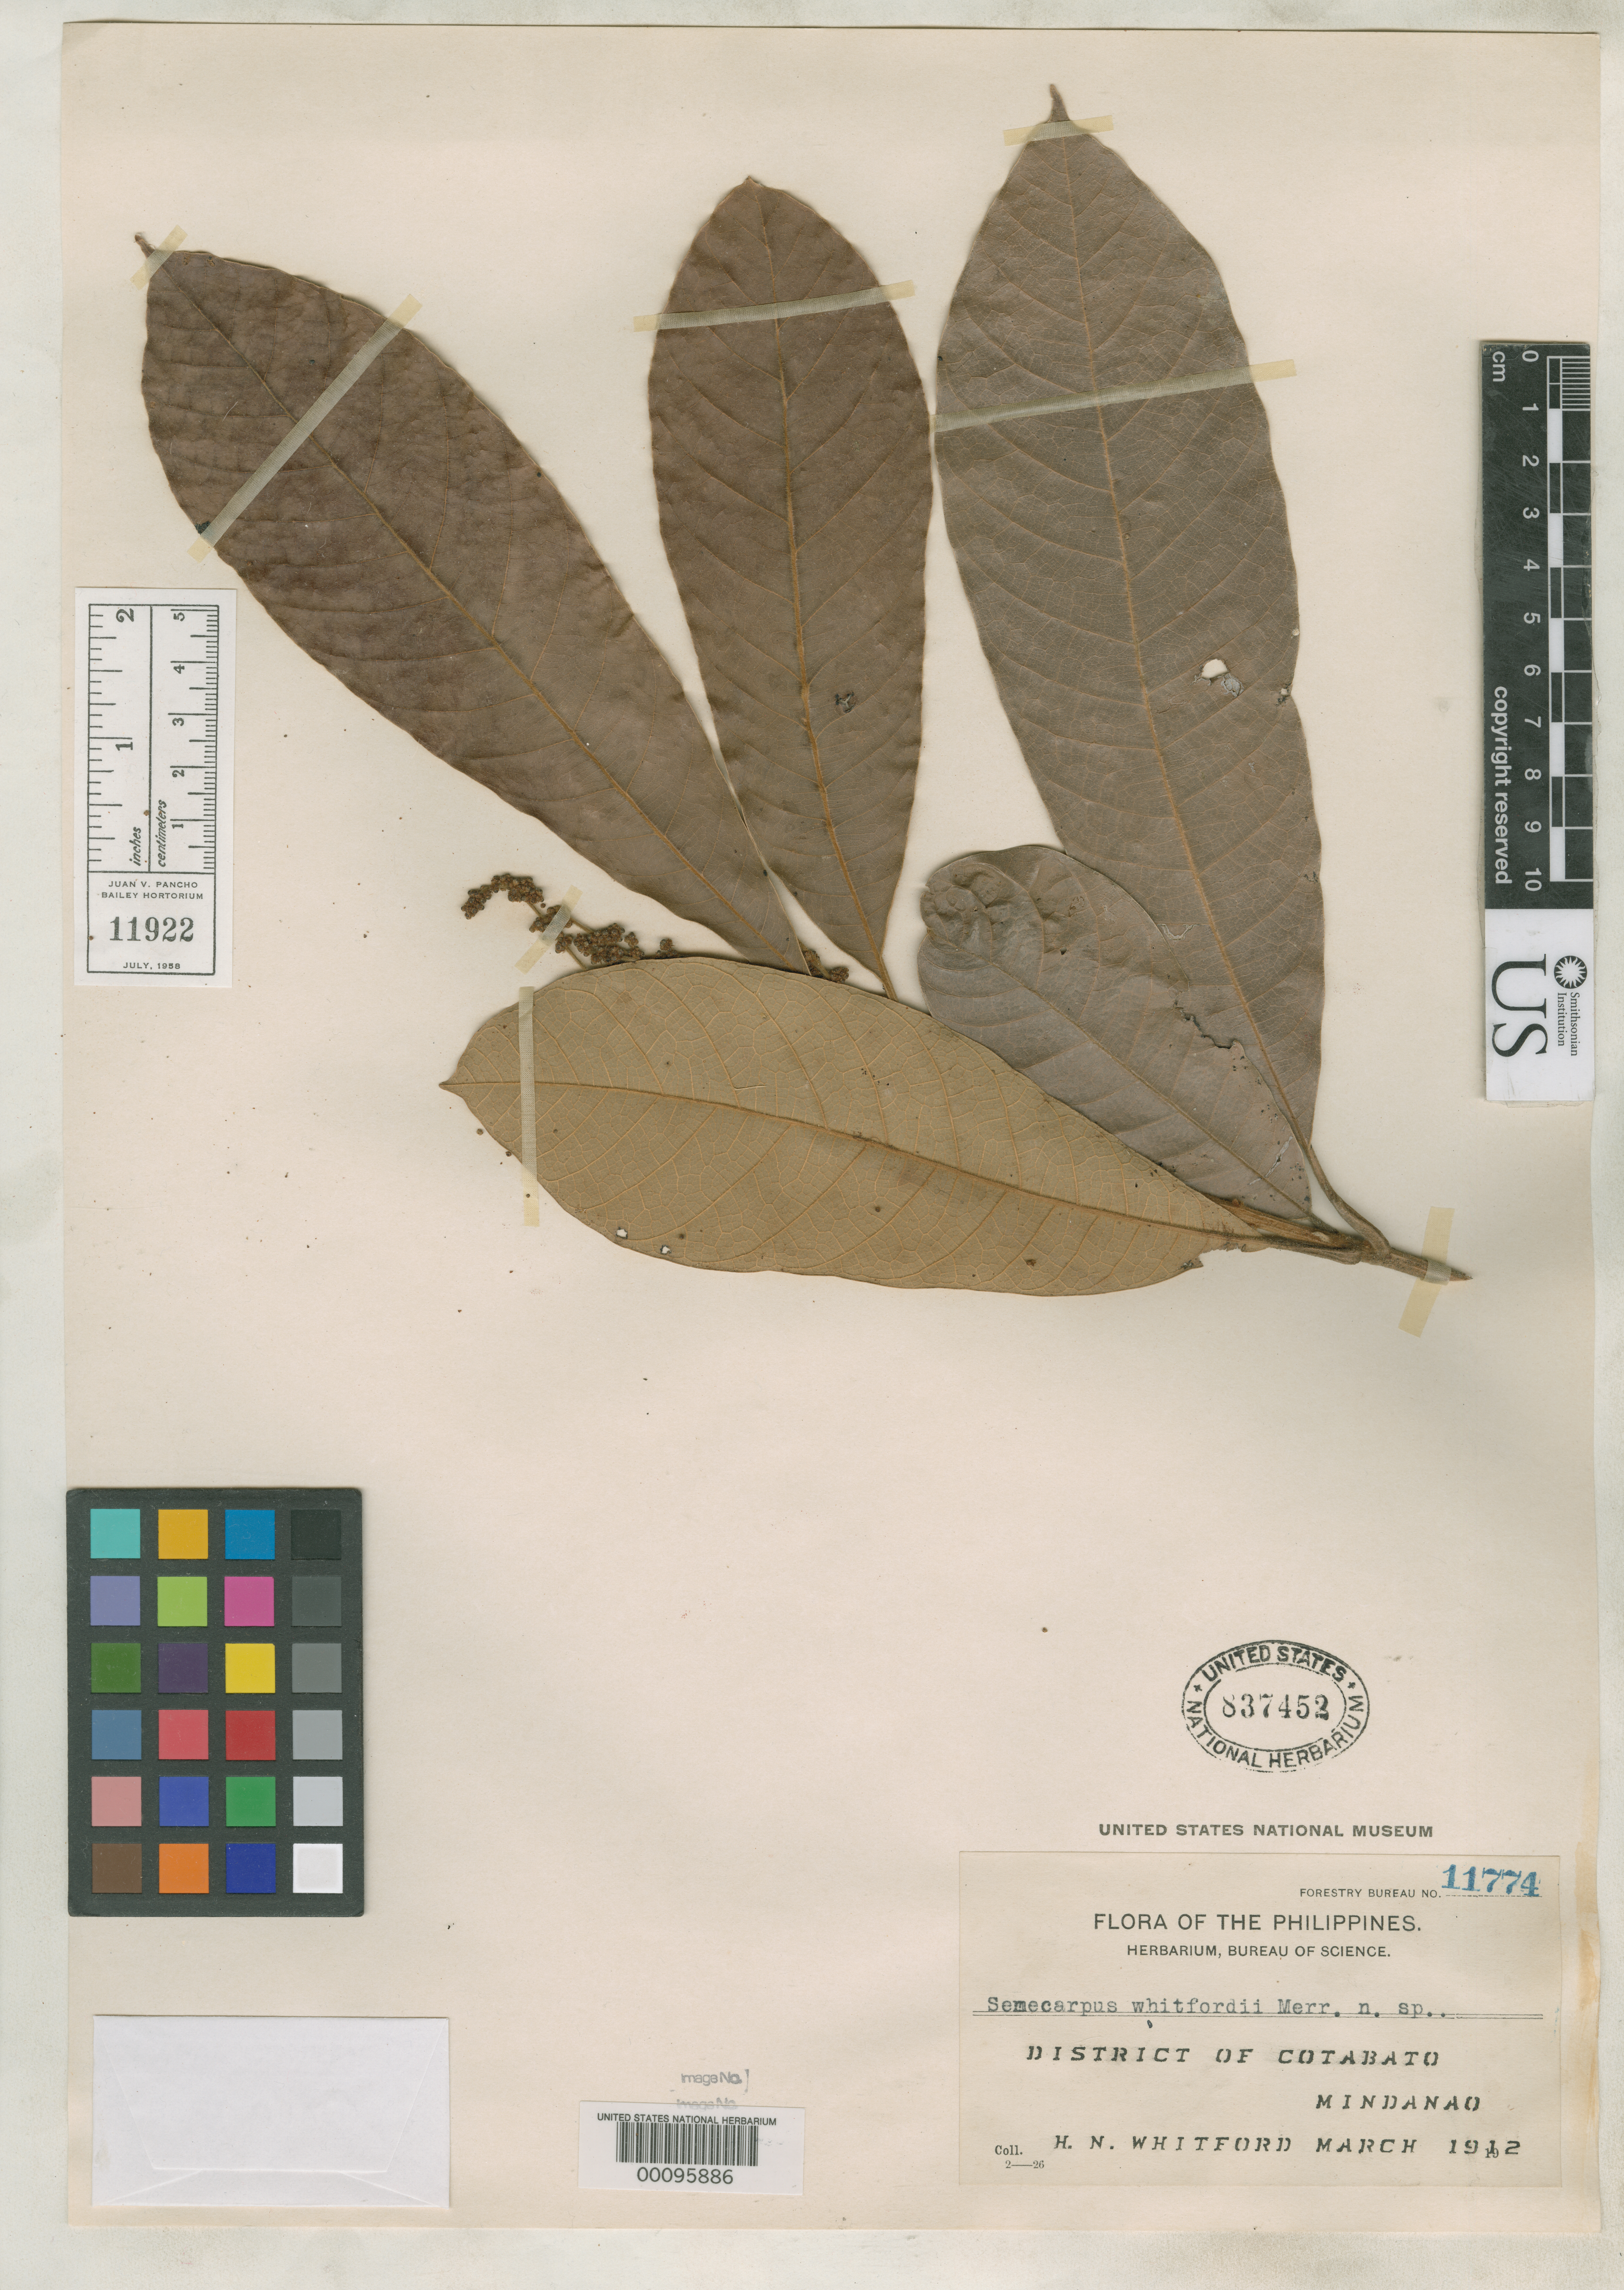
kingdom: Plantae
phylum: Tracheophyta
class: Magnoliopsida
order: Sapindales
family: Anacardiaceae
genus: Semecarpus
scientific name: Semecarpus whitfordii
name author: Merr.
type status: Isotype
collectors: H. N. Whitford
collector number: Forestry Bureau 11774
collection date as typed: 04 Mar 1912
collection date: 1912-03-04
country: Philippines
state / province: Soccsksargen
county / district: North Cotabato / South Cotabato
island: Mindanao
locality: Lebak.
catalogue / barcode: US 837452